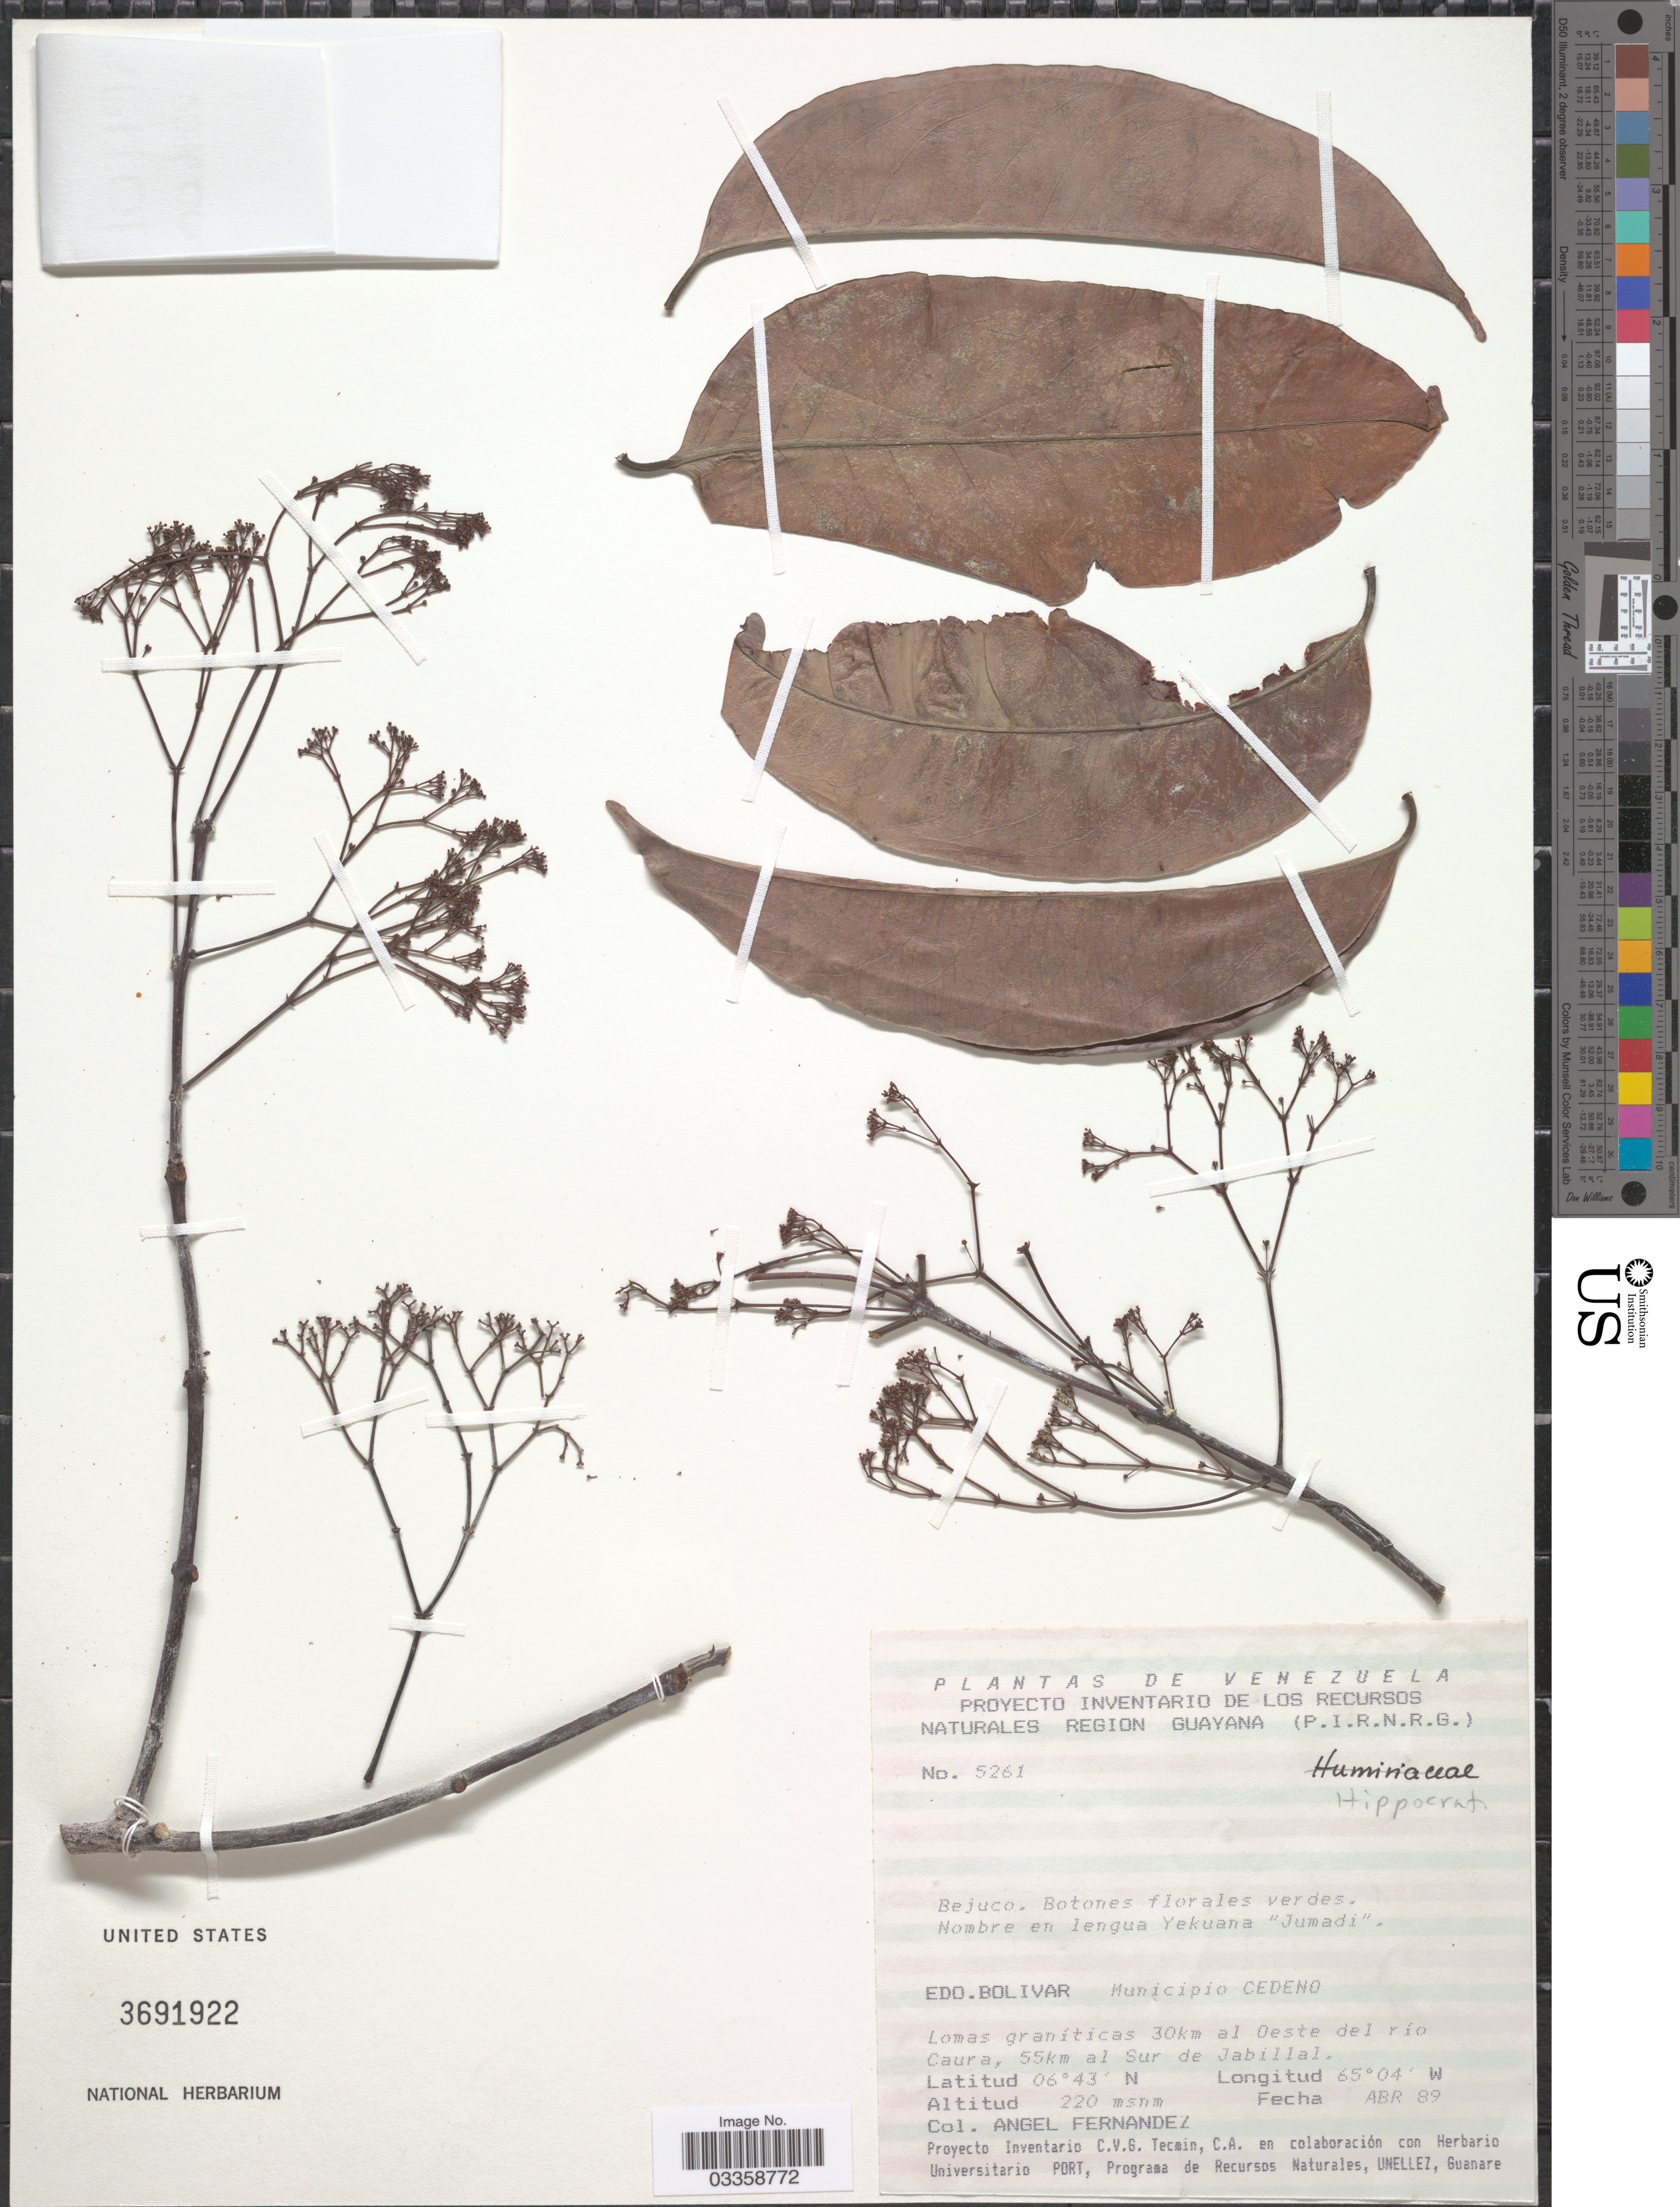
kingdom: Plantae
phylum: Tracheophyta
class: Magnoliopsida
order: Celastrales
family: Celastraceae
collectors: Á. Fernández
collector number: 5261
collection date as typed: Transcribed d/m/y: /4/89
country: Venezuela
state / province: Bolivar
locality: Municipio CEDENO, Lomas graníticas 30km al Oeste del río Caura, 55km al Sur de Jabillal.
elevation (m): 220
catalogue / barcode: US 3691922